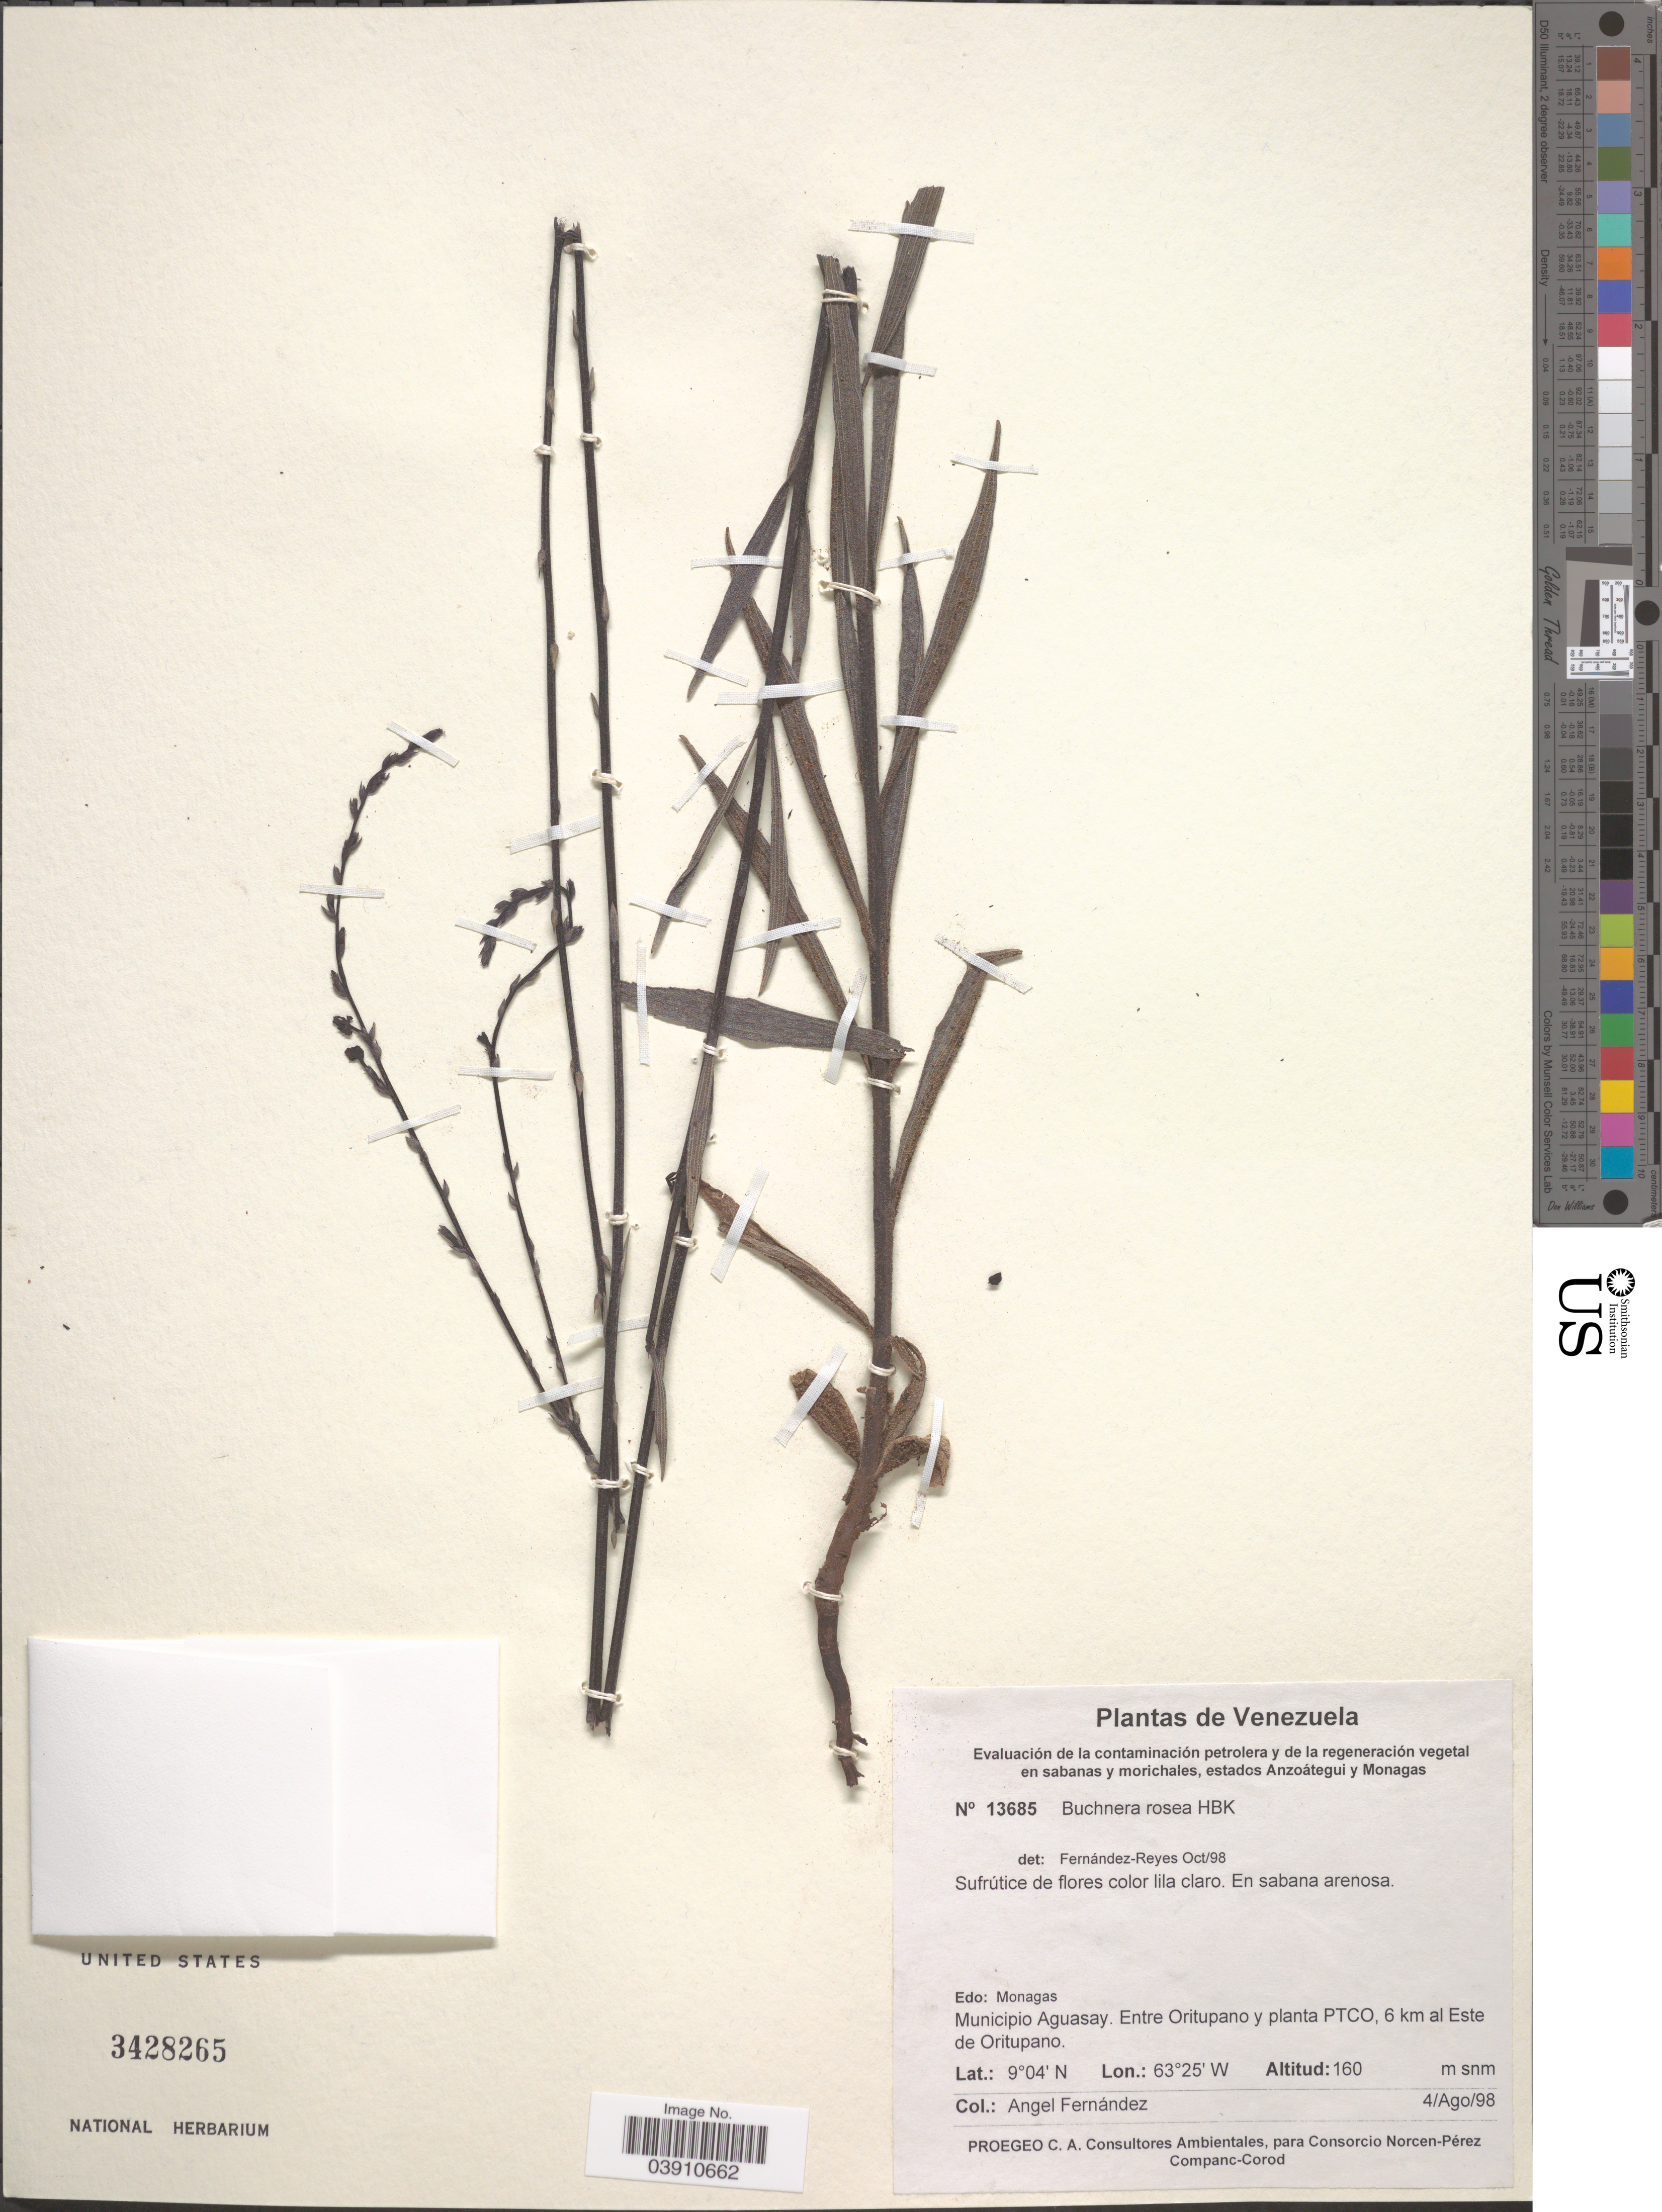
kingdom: Plantae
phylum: Tracheophyta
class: Magnoliopsida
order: Lamiales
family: Orobanchaceae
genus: Buchnera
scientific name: Buchnera rosea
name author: Kunth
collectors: Á. Fernández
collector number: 13685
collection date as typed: Transcribed d/m/y: 4/8/98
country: Venezuela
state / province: Monagas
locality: Municipio Aguasay. Entre Oritupano y planta PTCO, 6 km al Este de Oritupano.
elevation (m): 160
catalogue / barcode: US 3428265